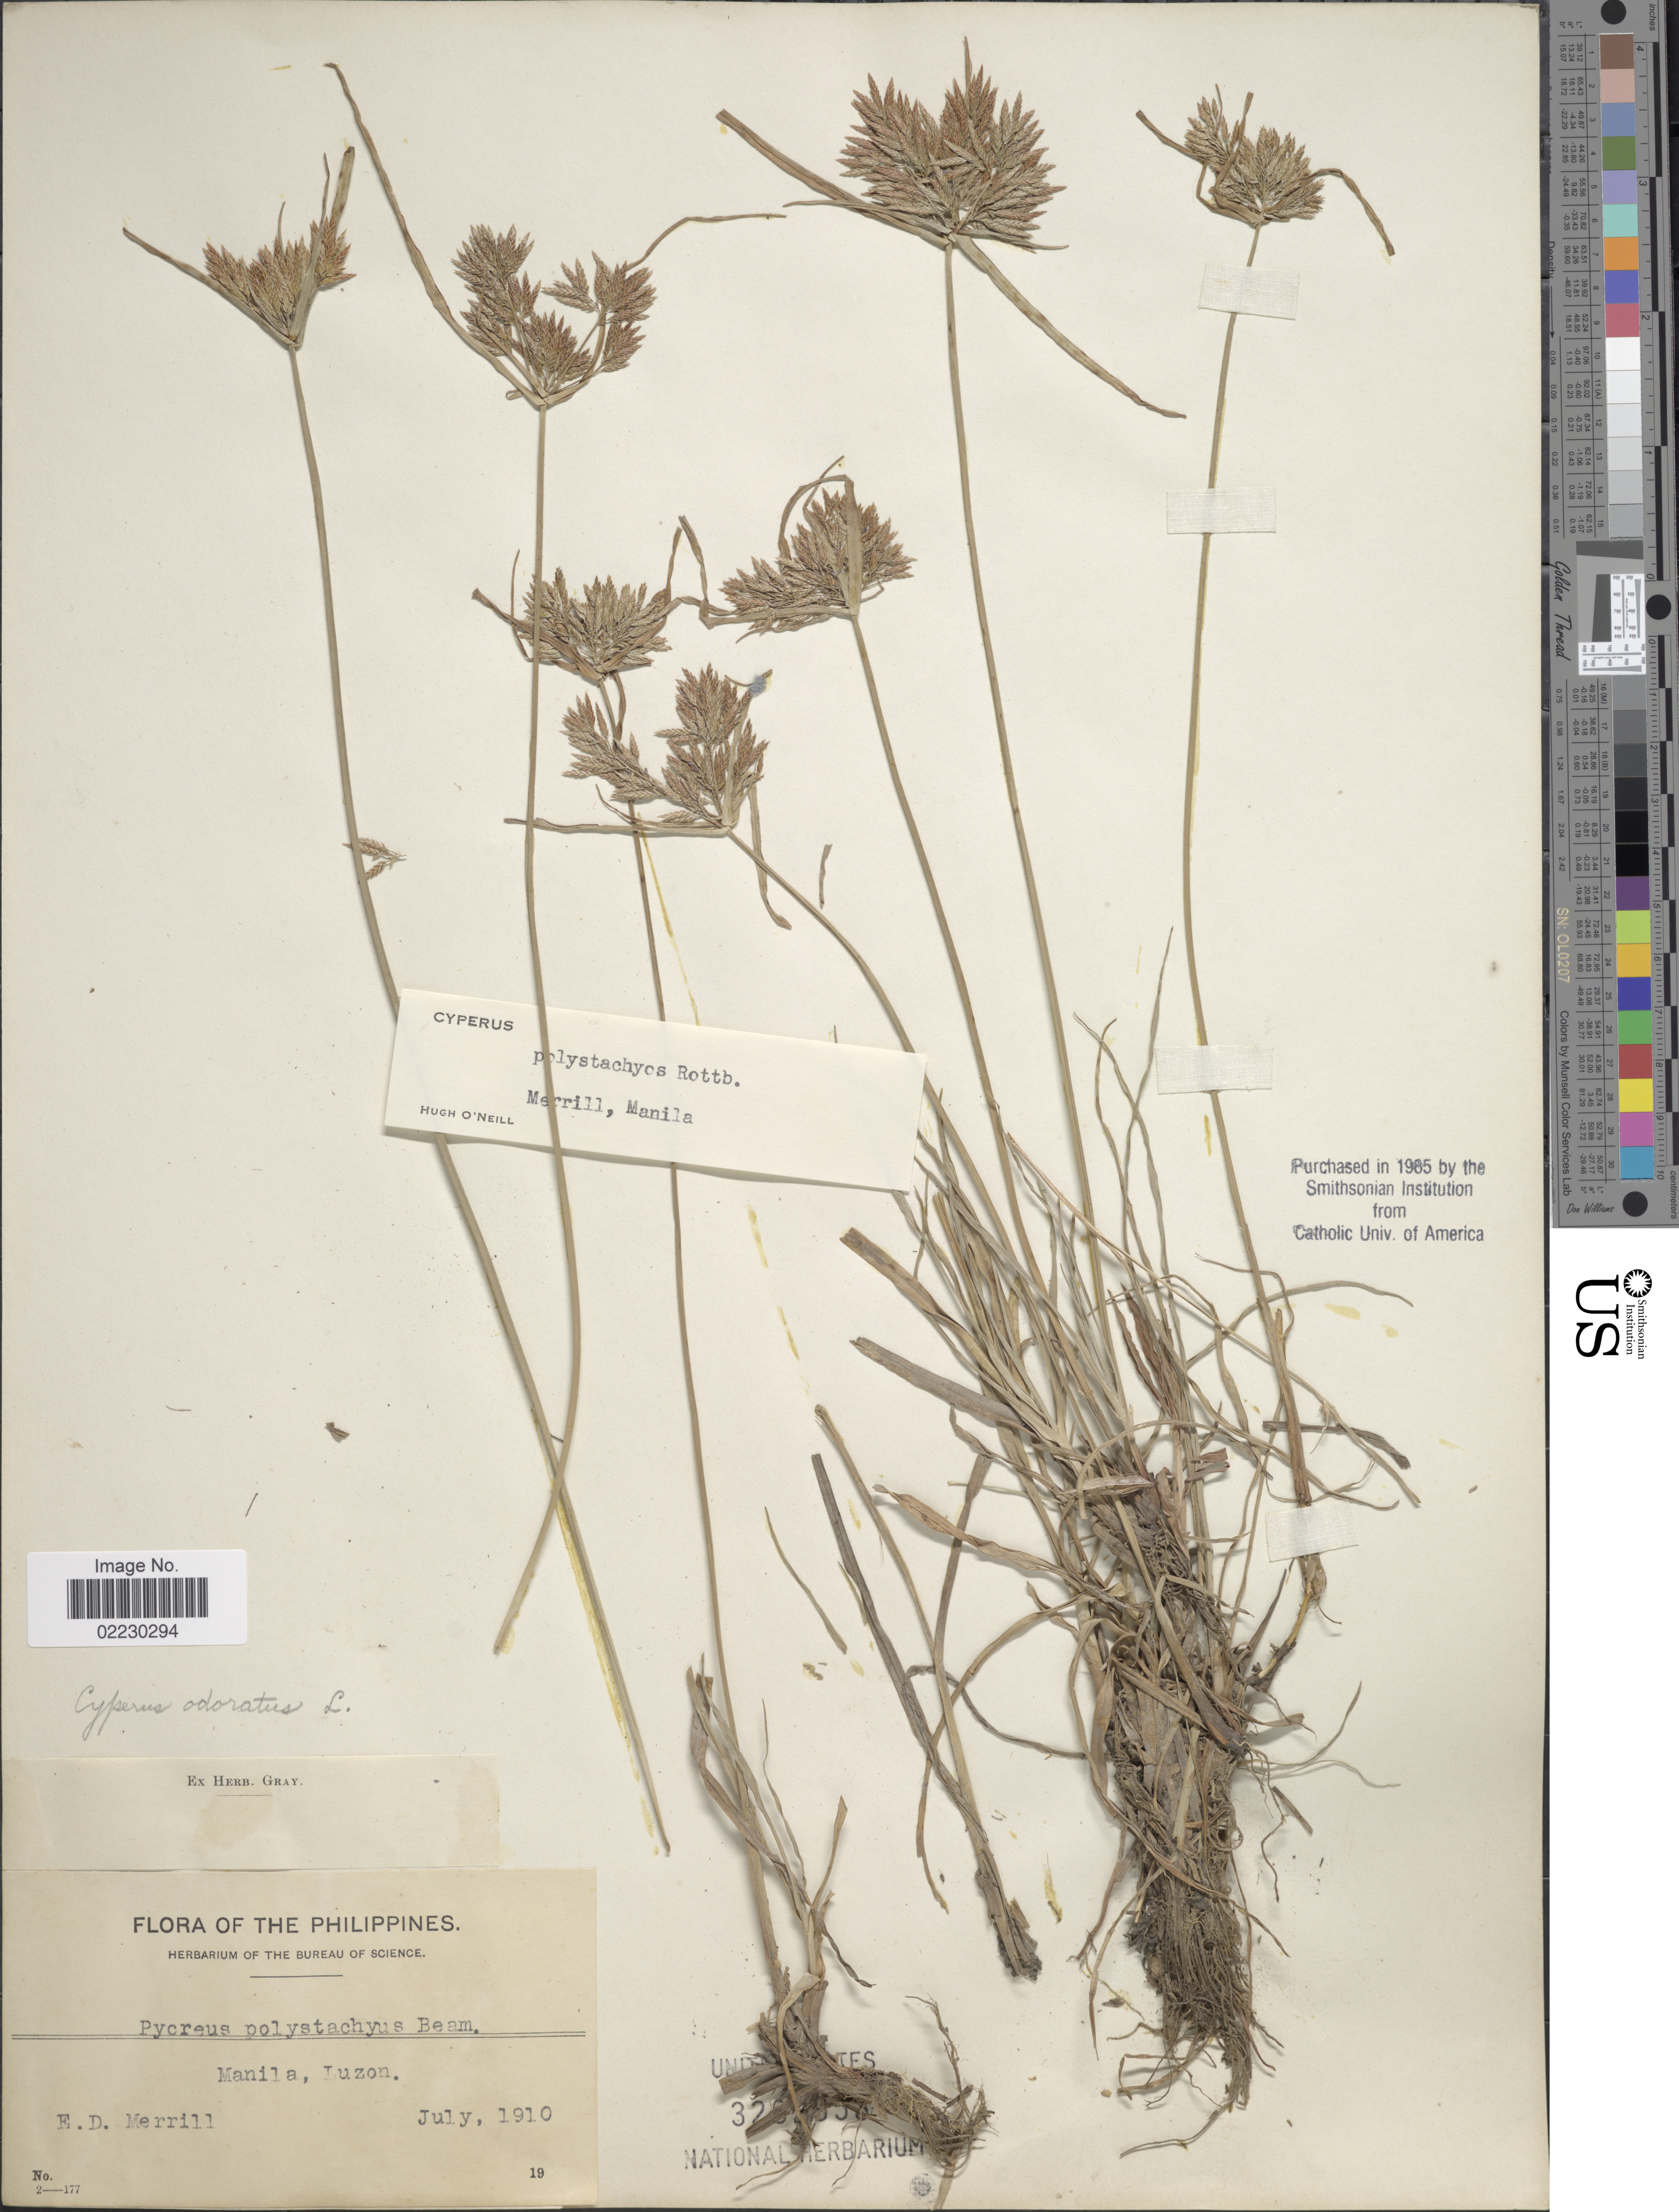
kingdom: Plantae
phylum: Tracheophyta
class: Liliopsida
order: Poales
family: Cyperaceae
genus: Cyperus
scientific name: Cyperus polystachyos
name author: Rottb.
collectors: E. D. Merrill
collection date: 1910-07-19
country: Philippines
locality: Manila